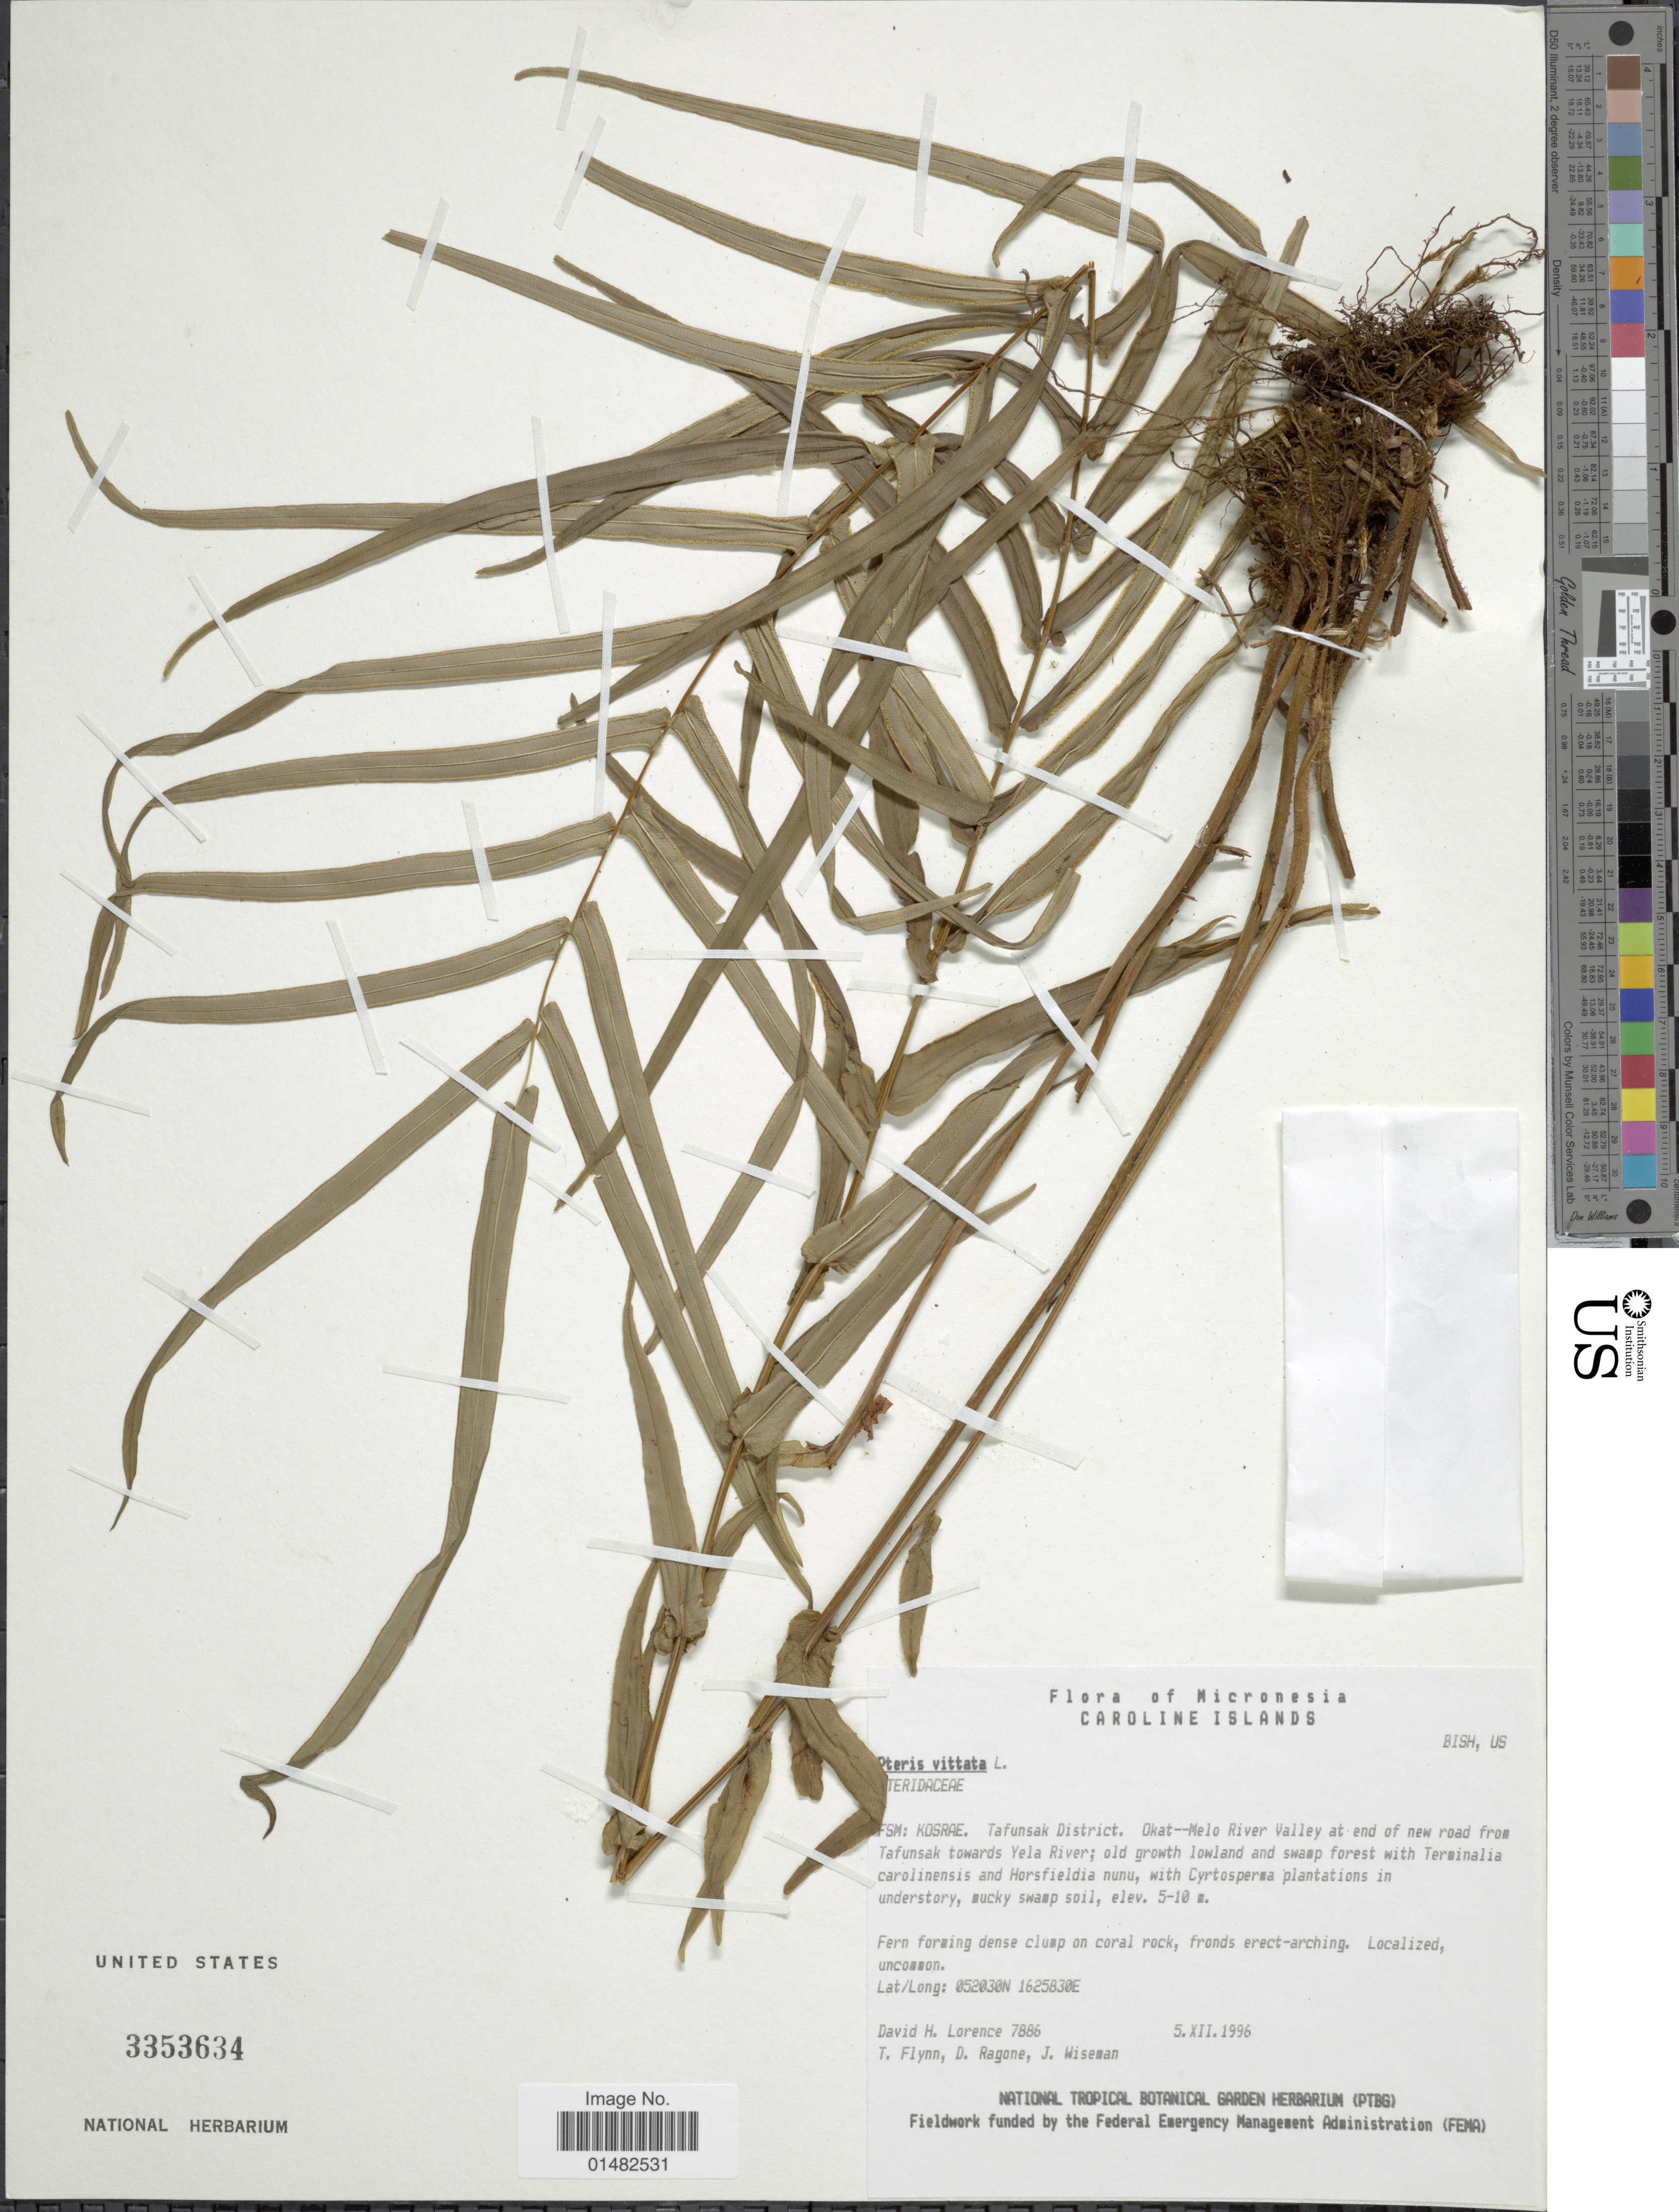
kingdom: Plantae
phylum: Tracheophyta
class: Polypodiopsida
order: Polypodiales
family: Pteridaceae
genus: Pteris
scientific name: Pteris vittata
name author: L.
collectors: D. Lorence, T. Flynn, D. Ragone & J. Wiseman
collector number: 7886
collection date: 1996-12-05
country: Micronesia, Federated States of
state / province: Kosrae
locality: Tafunsak District, Okat-Melo River Vallet at end of new road from Tafunsak towards Yela River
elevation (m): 5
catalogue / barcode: US 3353634